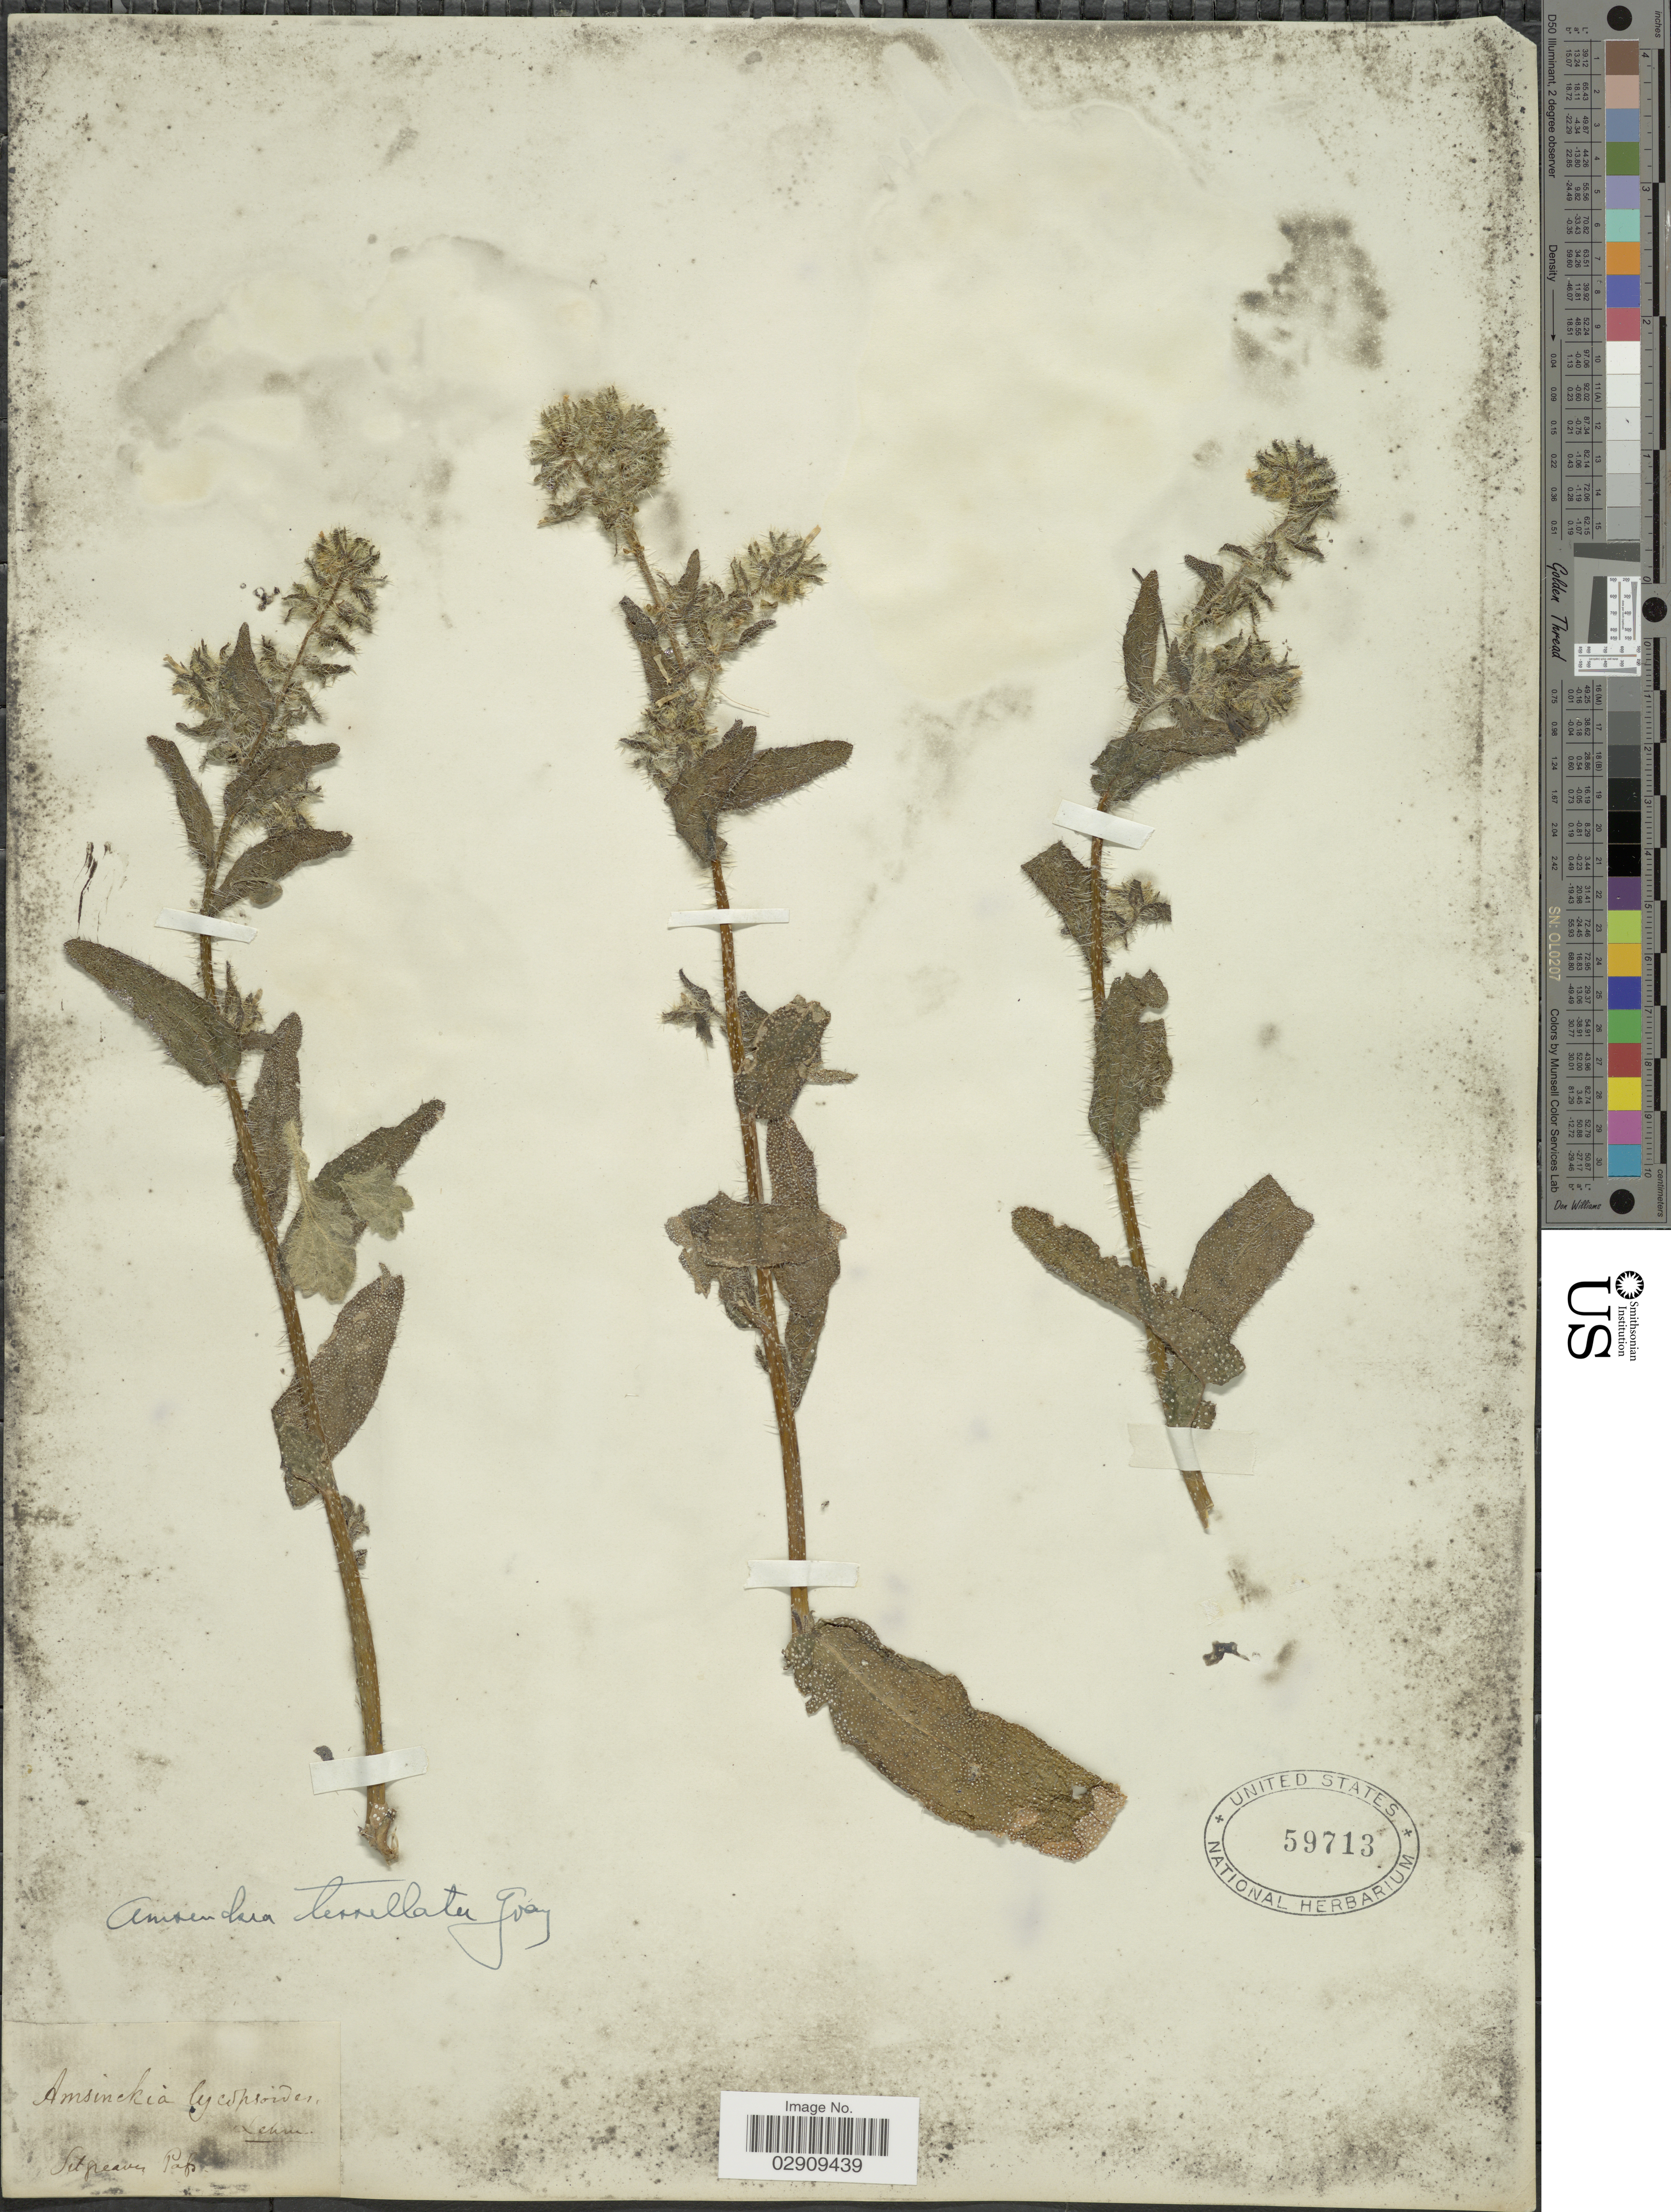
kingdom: Plantae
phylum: Tracheophyta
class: Magnoliopsida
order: Boraginales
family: Boraginaceae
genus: Amsinckia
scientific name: Amsinckia tessellata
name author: A. Gray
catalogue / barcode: US 59713